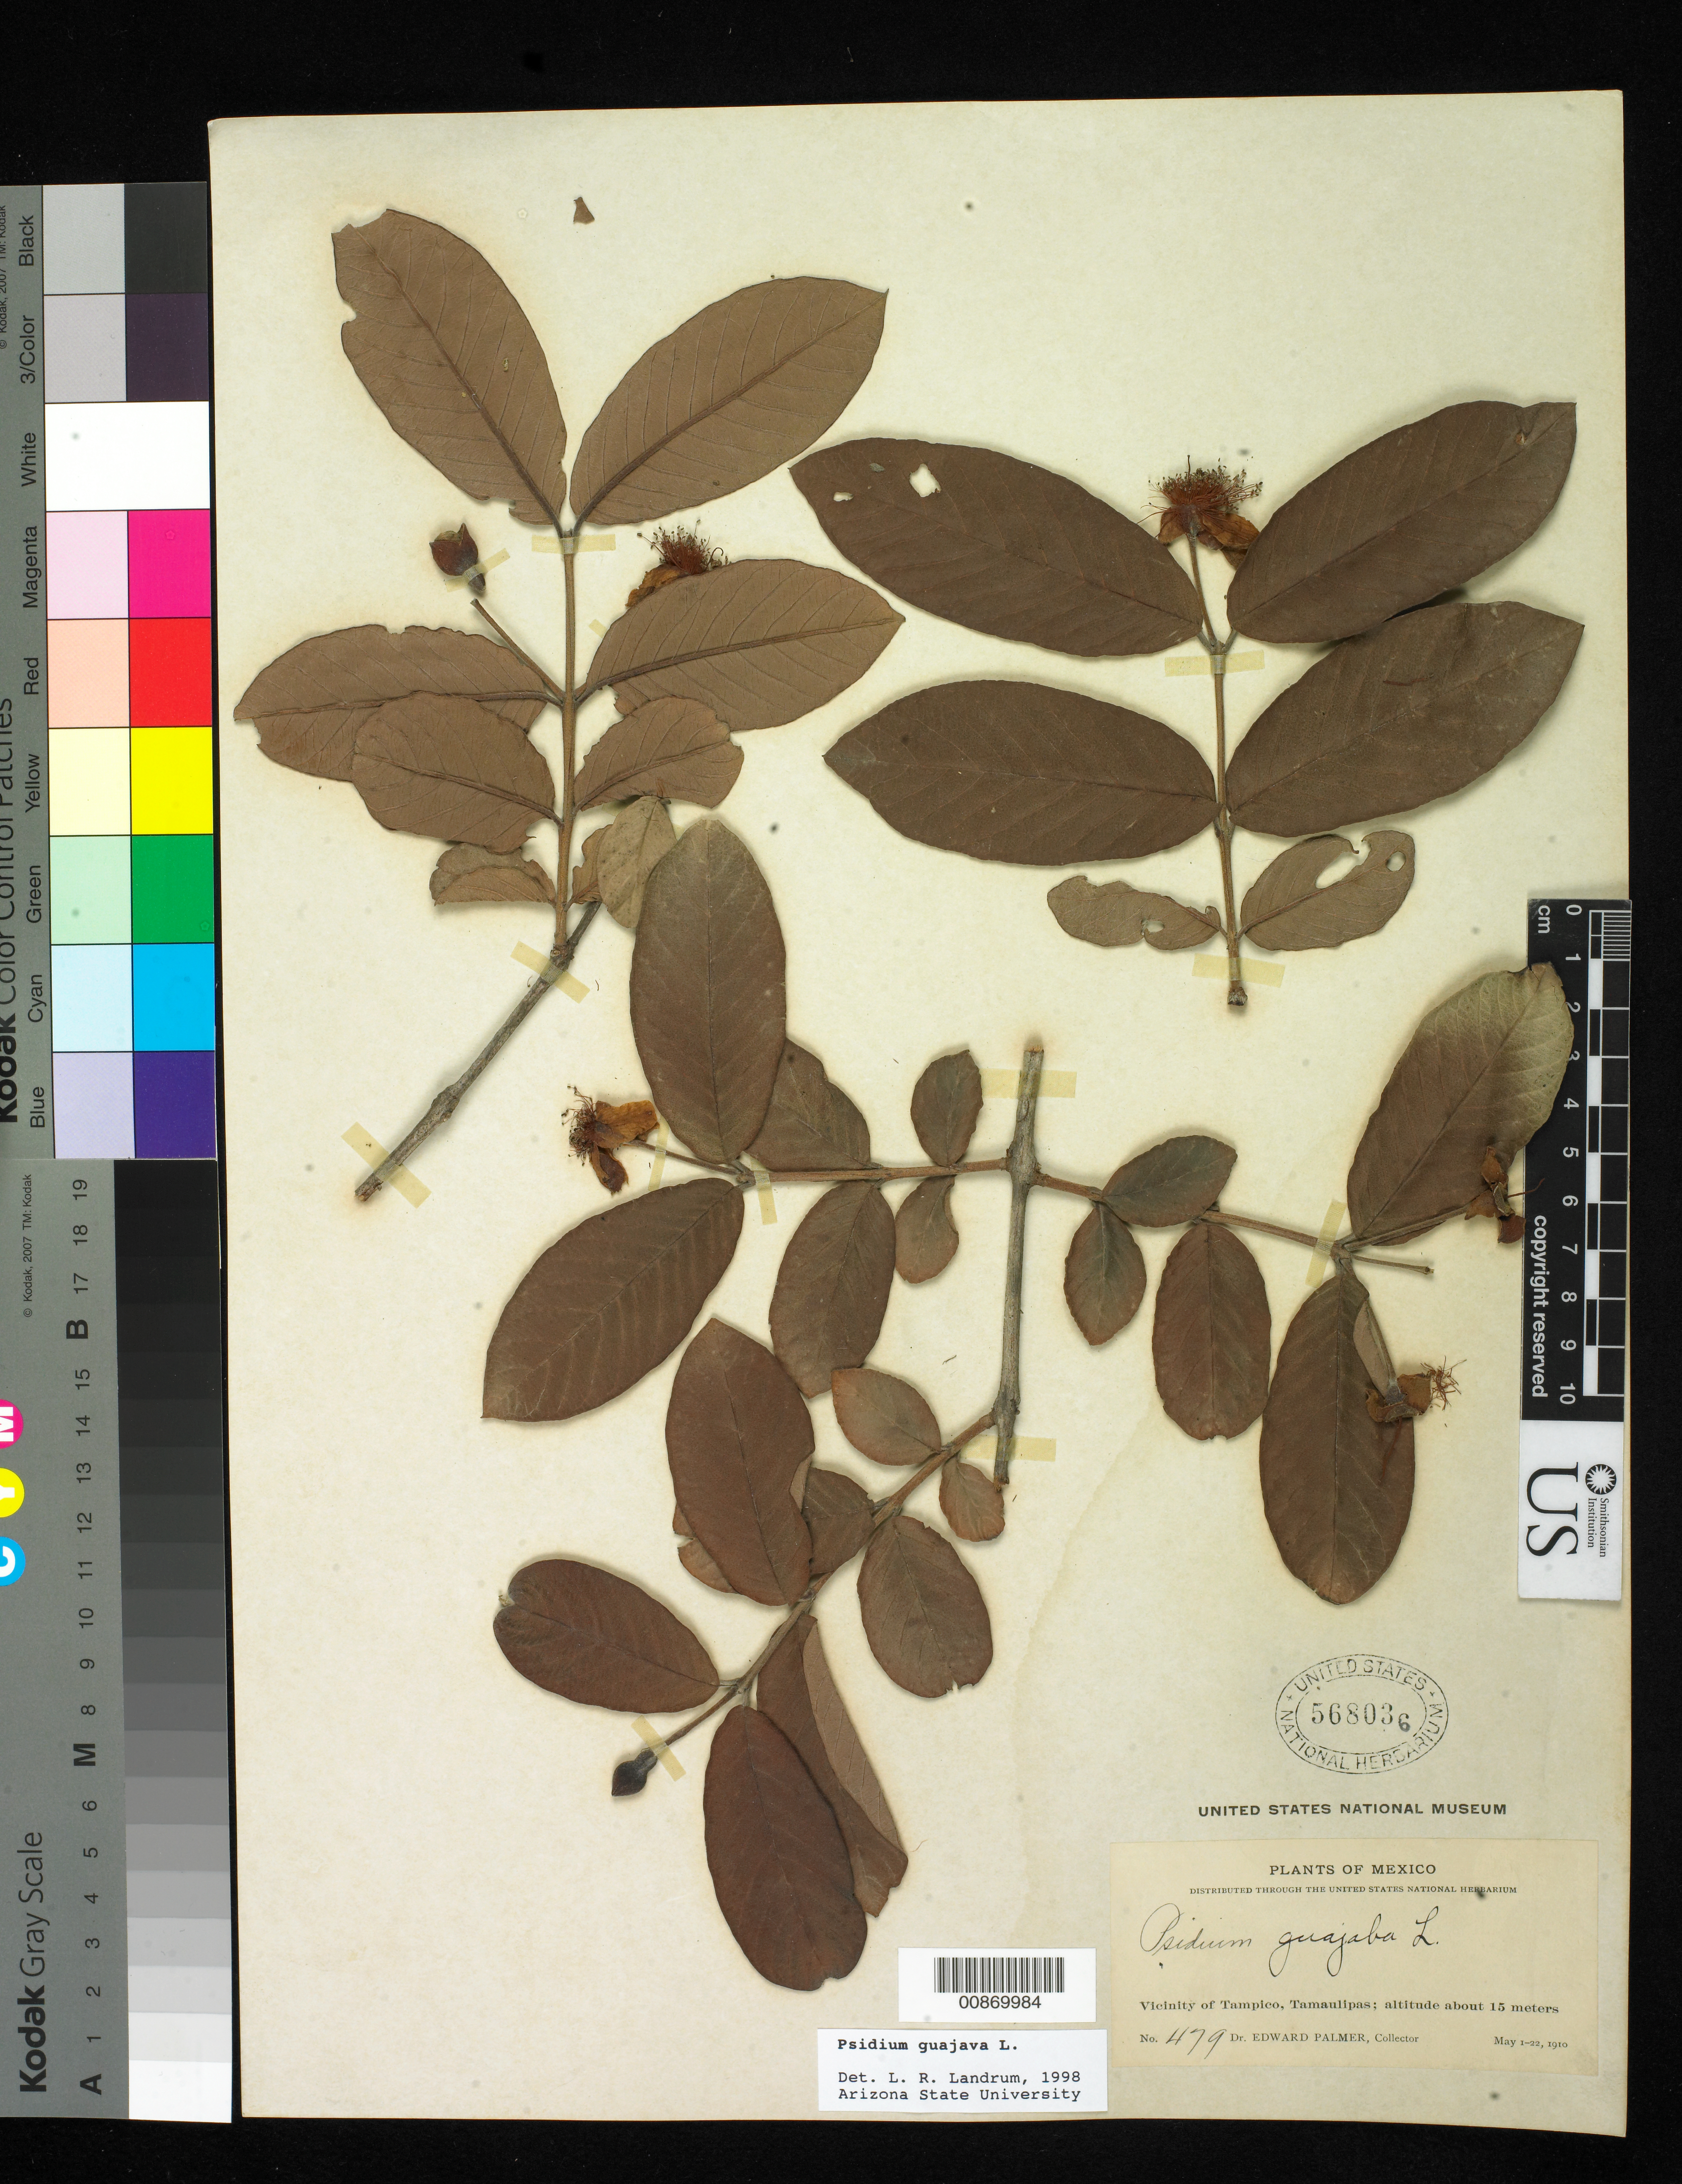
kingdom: Plantae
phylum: Tracheophyta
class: Magnoliopsida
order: Myrtales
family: Myrtaceae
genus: Psidium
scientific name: Psidium guajava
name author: L.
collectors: E. Palmer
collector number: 479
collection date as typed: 01 May 1910 to 22 May 1910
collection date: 1910-05-01/1910-05-22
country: Mexico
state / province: Tamaulipas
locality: Vicinity of Tampico, Tamaulipas.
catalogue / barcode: US 568036